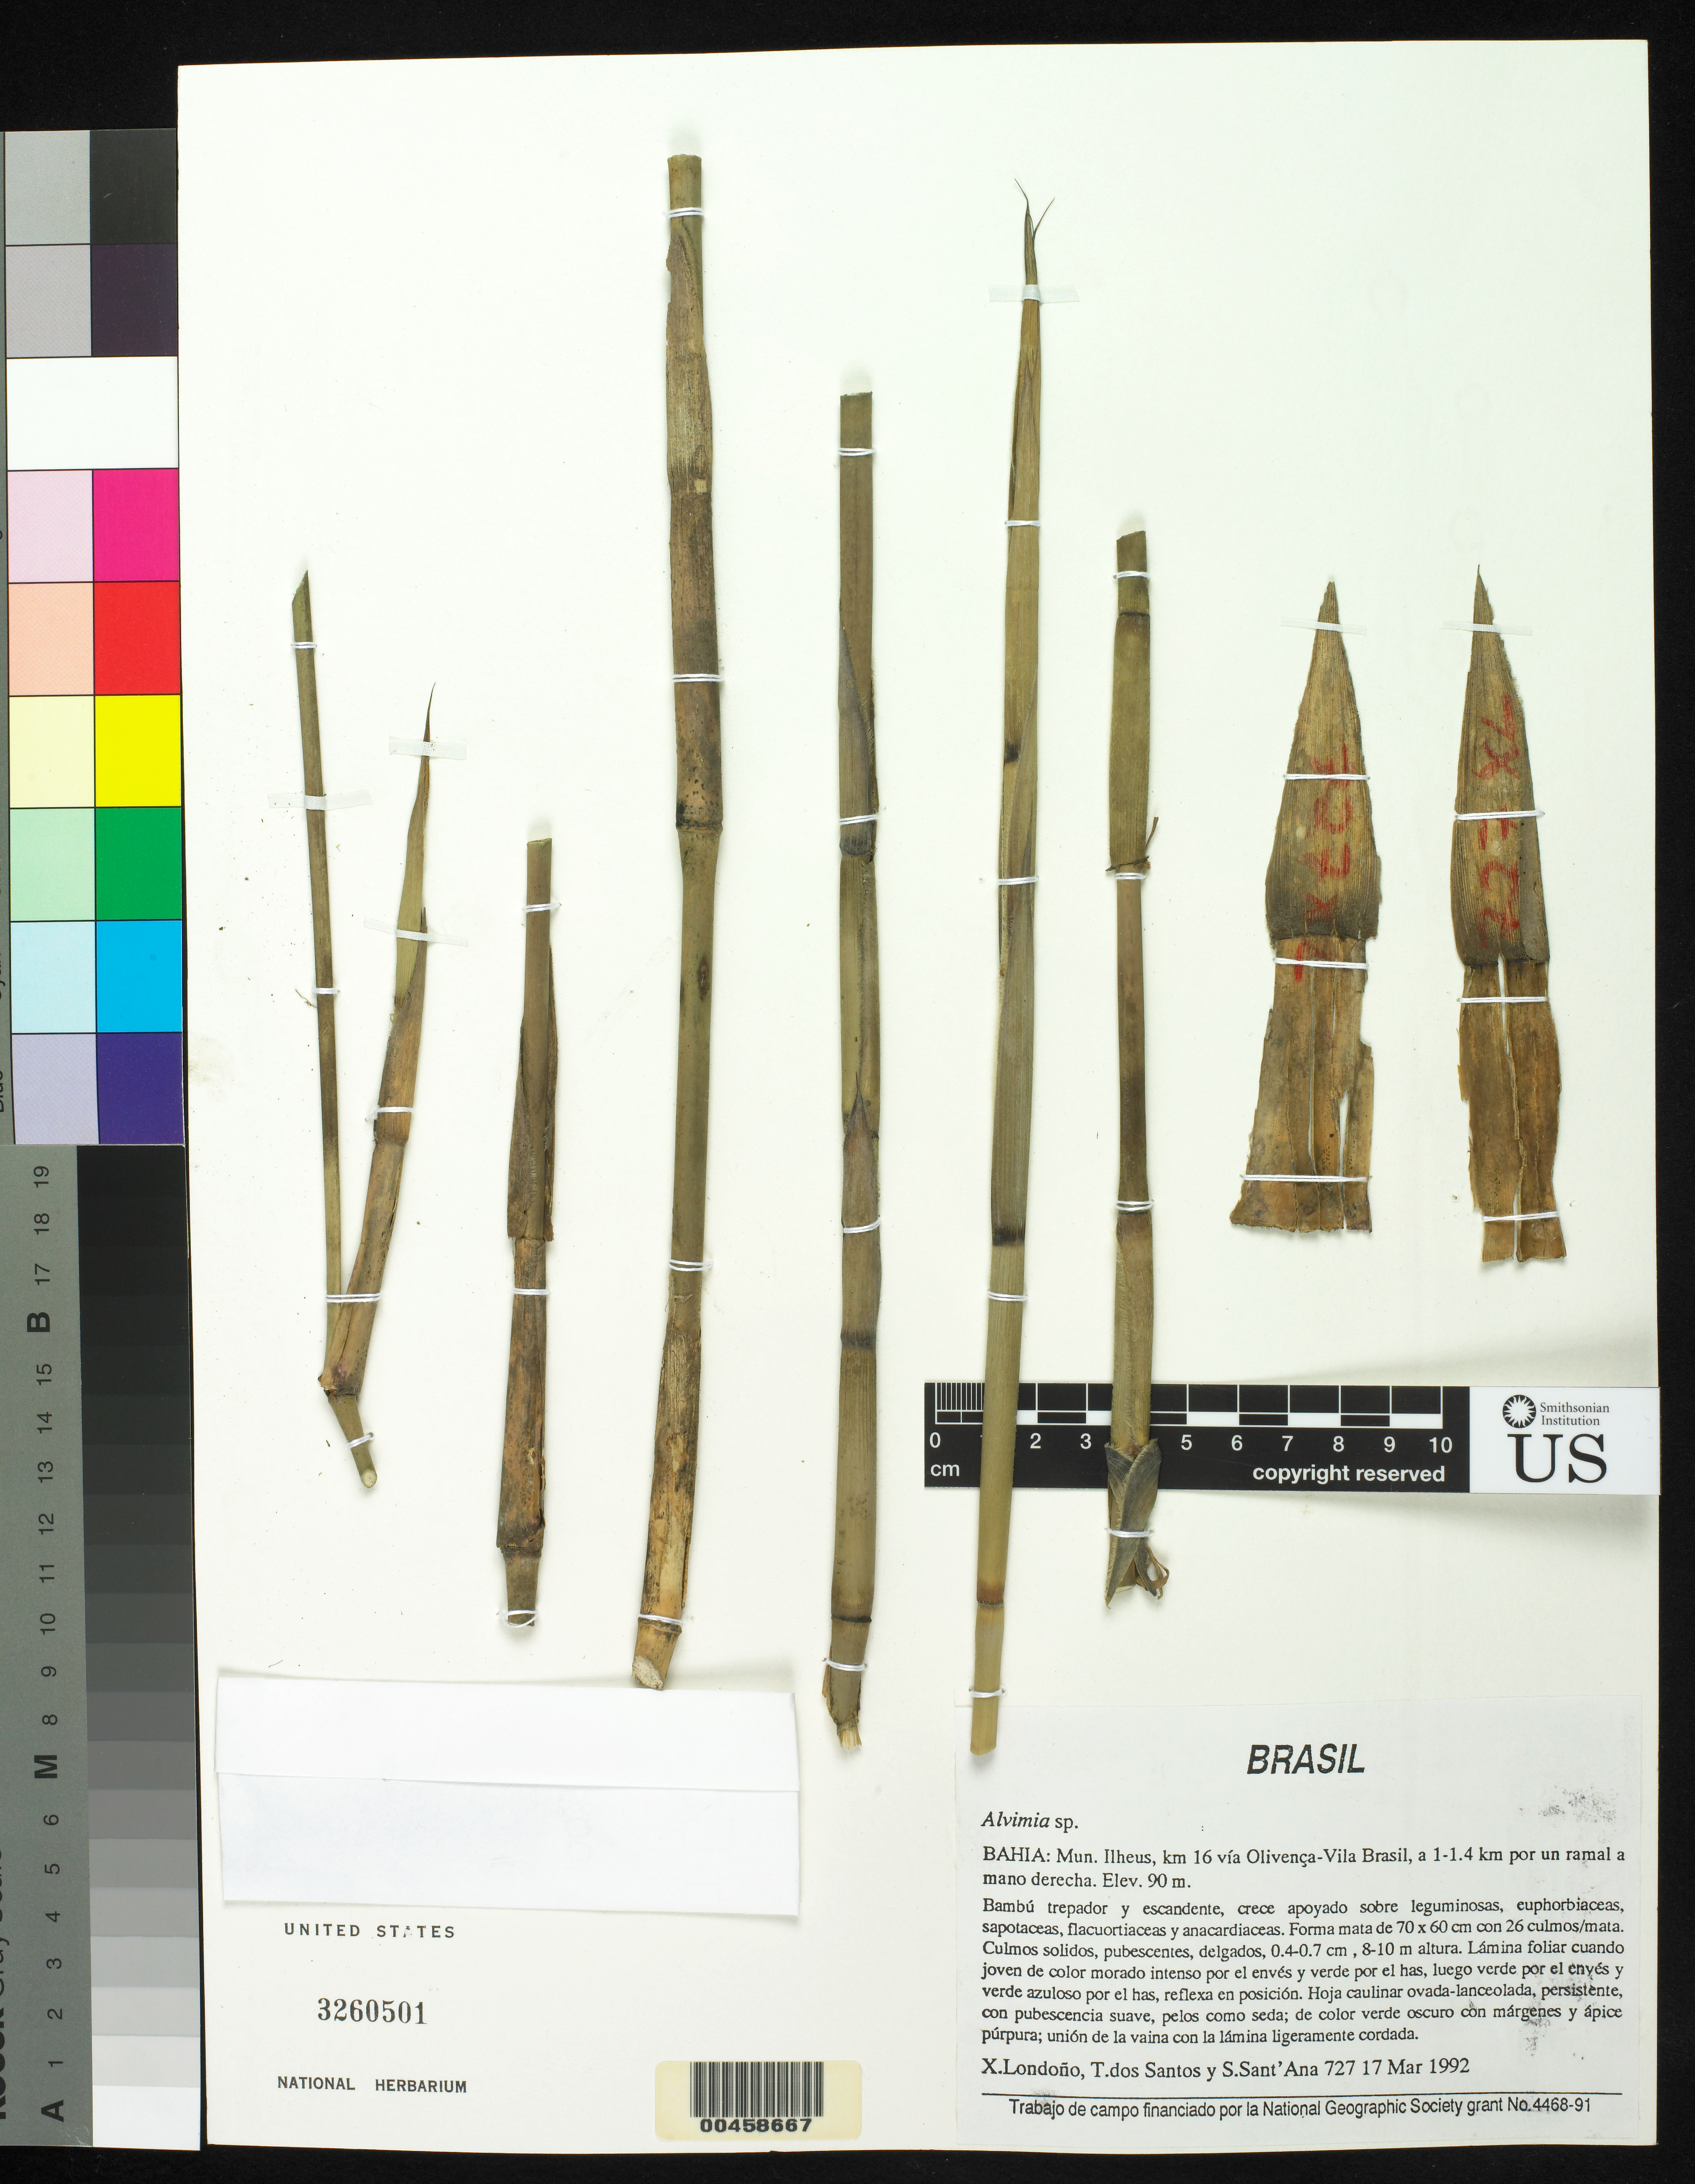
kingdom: Plantae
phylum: Tracheophyta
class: Liliopsida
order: Poales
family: Poaceae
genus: Alvimia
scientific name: Alvimia sp.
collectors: X. Londoño, T. S. Santos & A. Sant'ana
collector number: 727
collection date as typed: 17 Mar 1992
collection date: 1992-03-17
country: Brazil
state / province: Bahia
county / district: Ilhéus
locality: Olivenca - vila-brasil, km 16 via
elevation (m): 90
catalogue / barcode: US 3260501